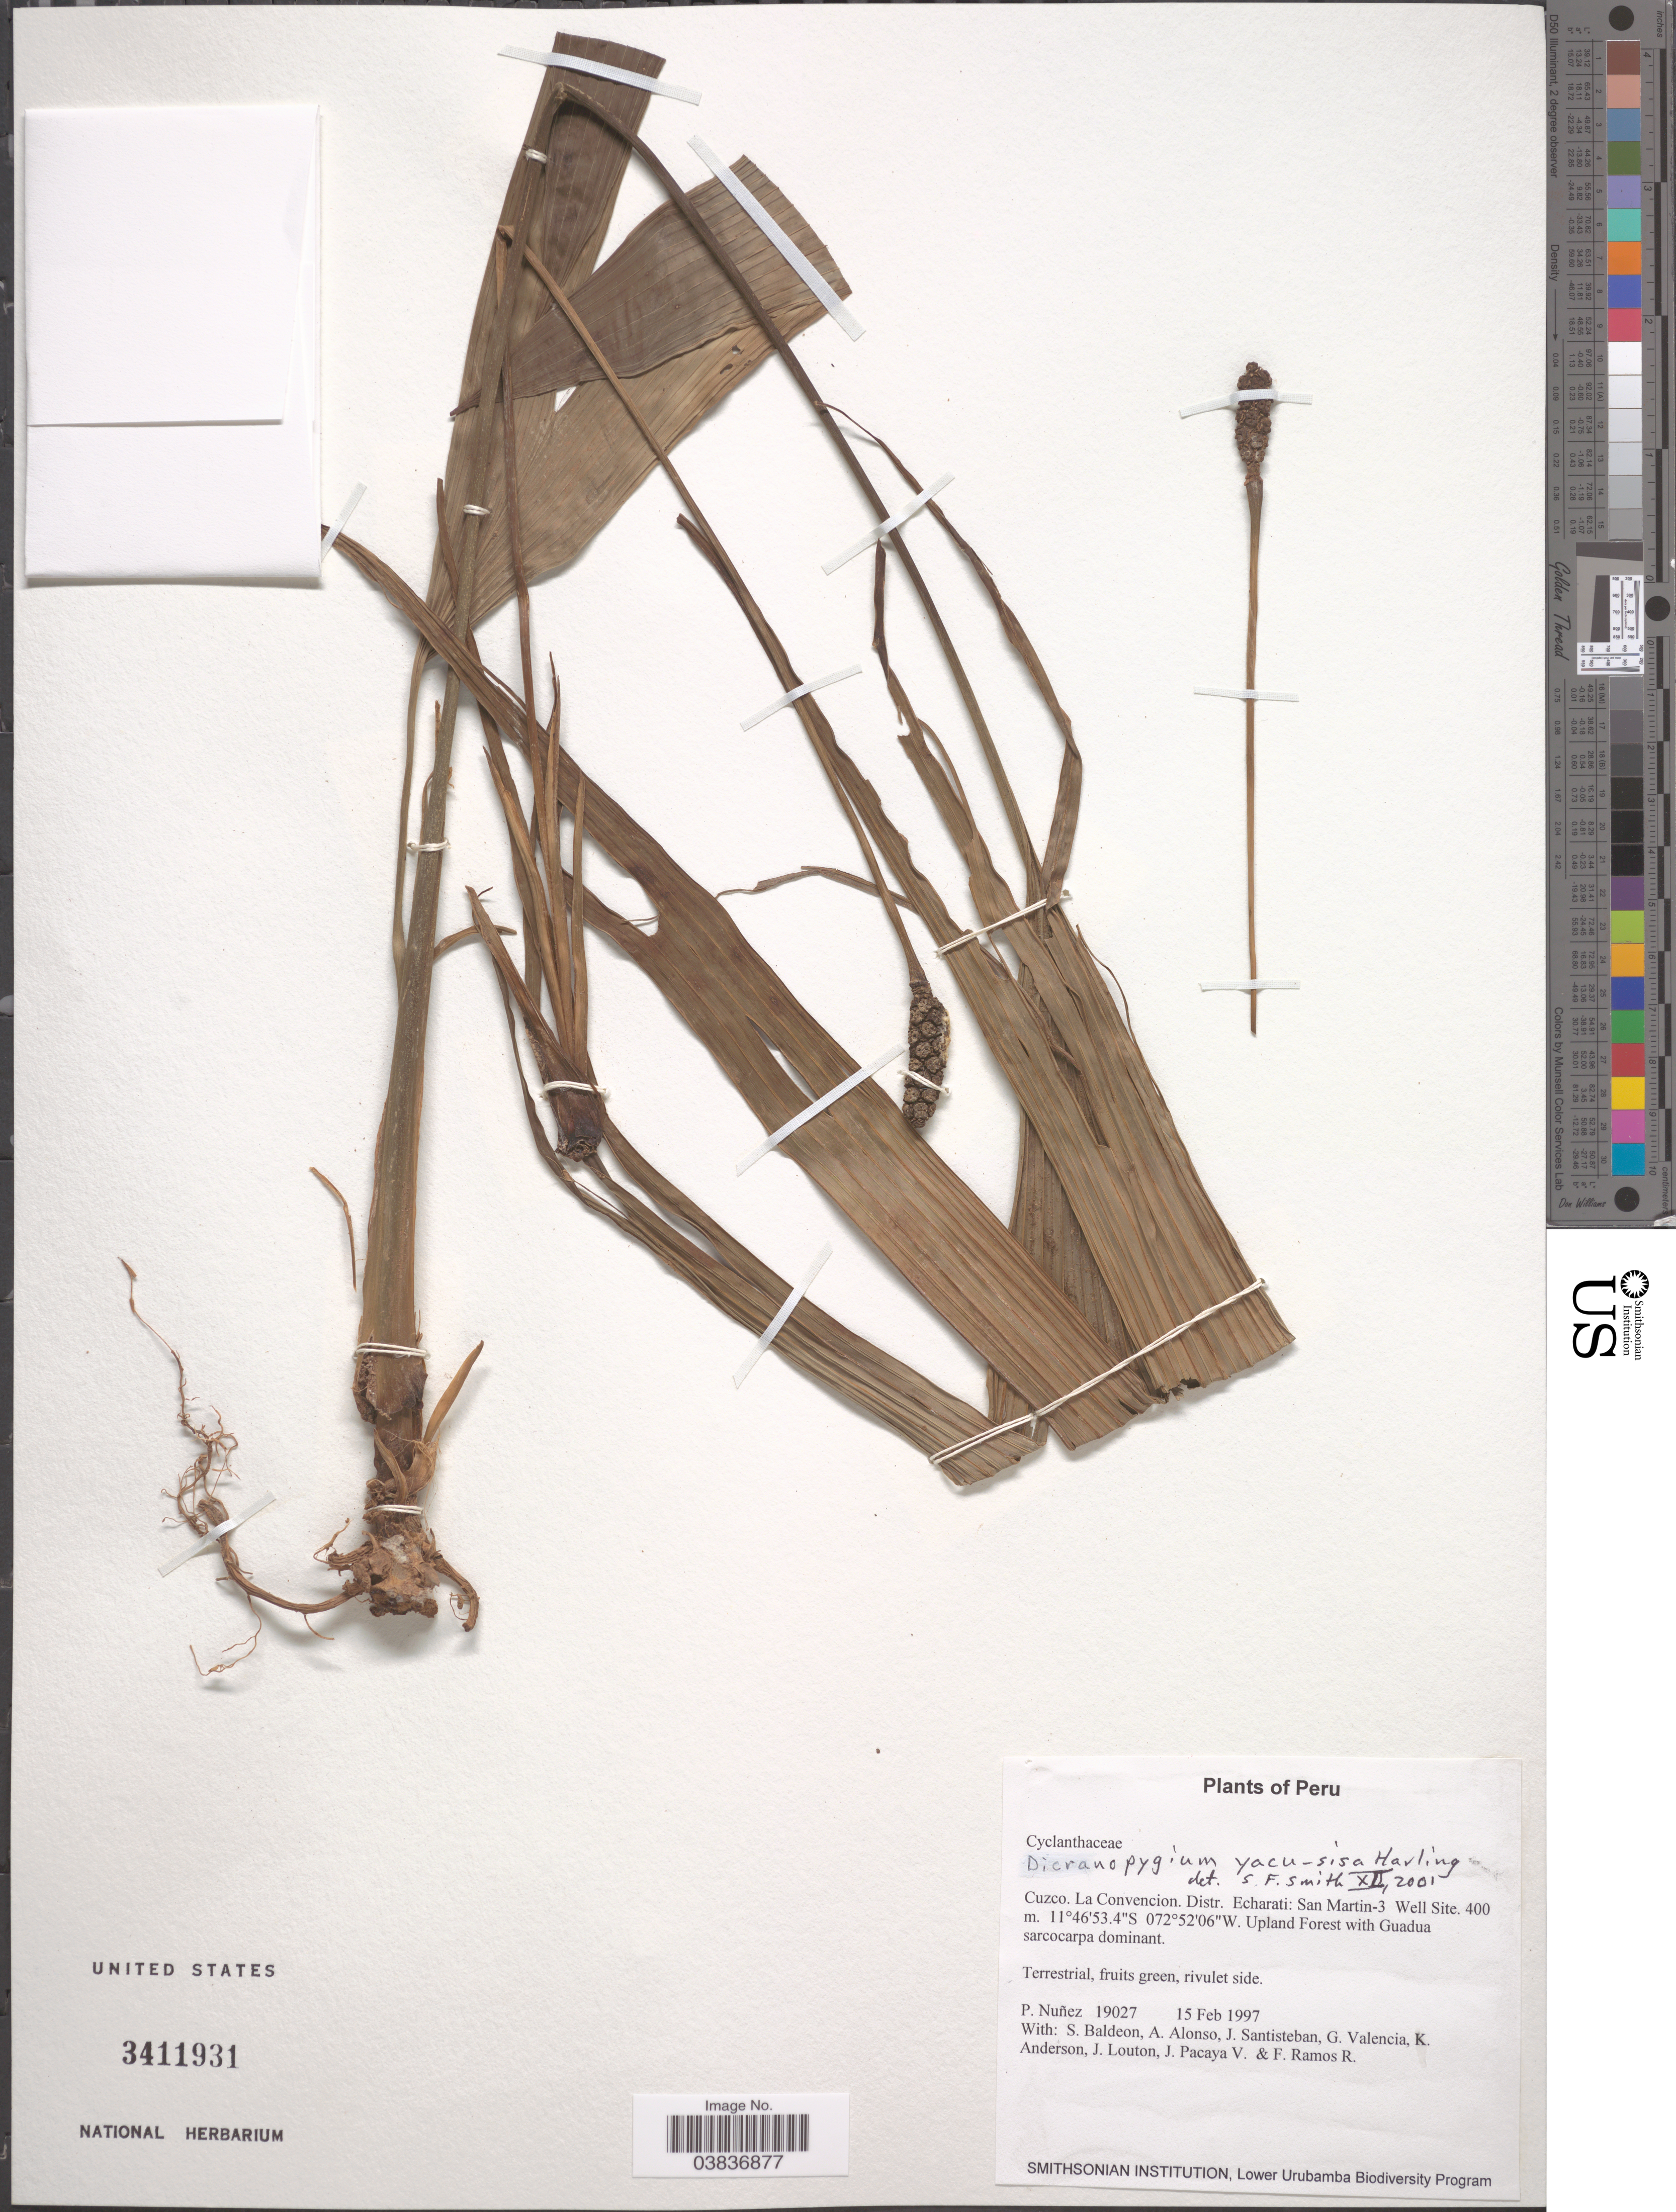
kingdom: Plantae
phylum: Tracheophyta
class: Liliopsida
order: Pandanales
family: Cyclanthaceae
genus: Dicranopygium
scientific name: Dicranopygium yacu-sisa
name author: Harling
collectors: P. Nuñez V., S. Baldeon, A. Alonso, J. Santisteban & et al.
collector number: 19027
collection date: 1997-02-15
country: Peru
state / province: Cusco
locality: Cuzco. La Convencion. Distr. Echarati: San Martin-3 Well Site.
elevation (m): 400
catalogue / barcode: US 3411931